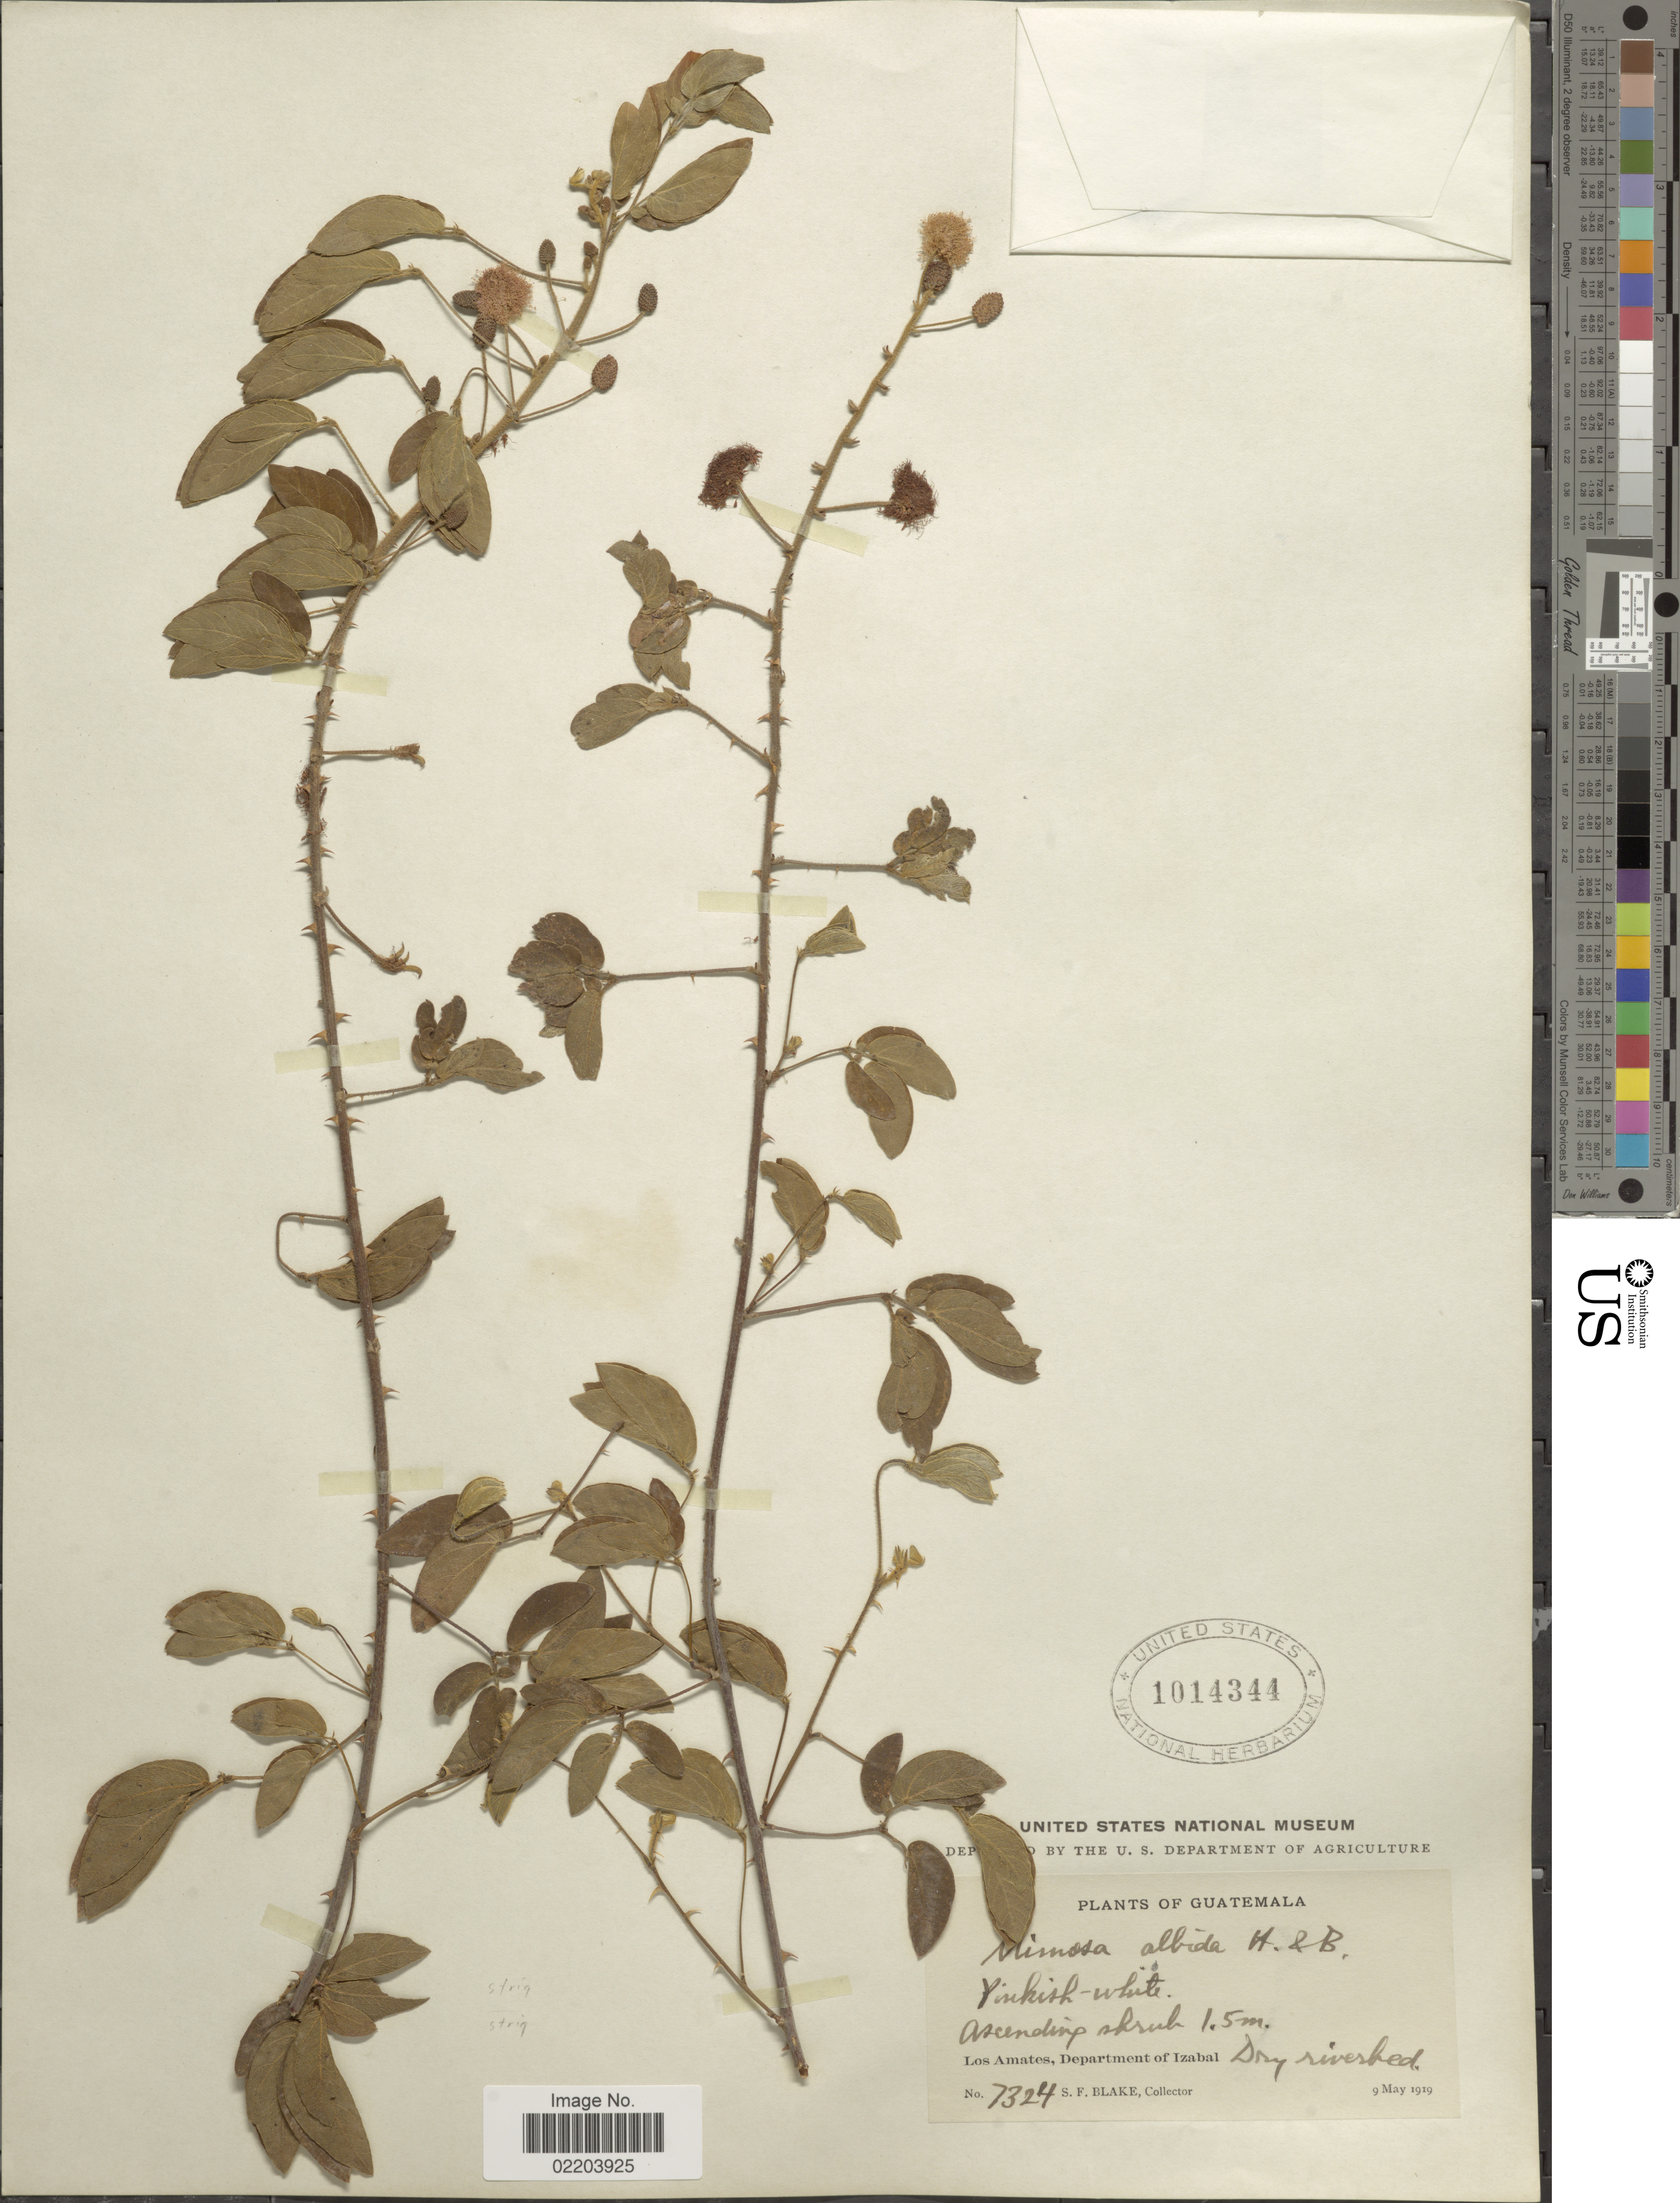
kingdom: Plantae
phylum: Tracheophyta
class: Magnoliopsida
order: Fabales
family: Fabaceae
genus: Mimosa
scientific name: Mimosa albida var. strigosa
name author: (Willd.) B.L. Rob.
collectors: S. Blake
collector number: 7324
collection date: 1919-05-09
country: Guatemala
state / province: Izabal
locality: Los Amates, Department of Izabal, Dry riverbed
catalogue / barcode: US 1014344